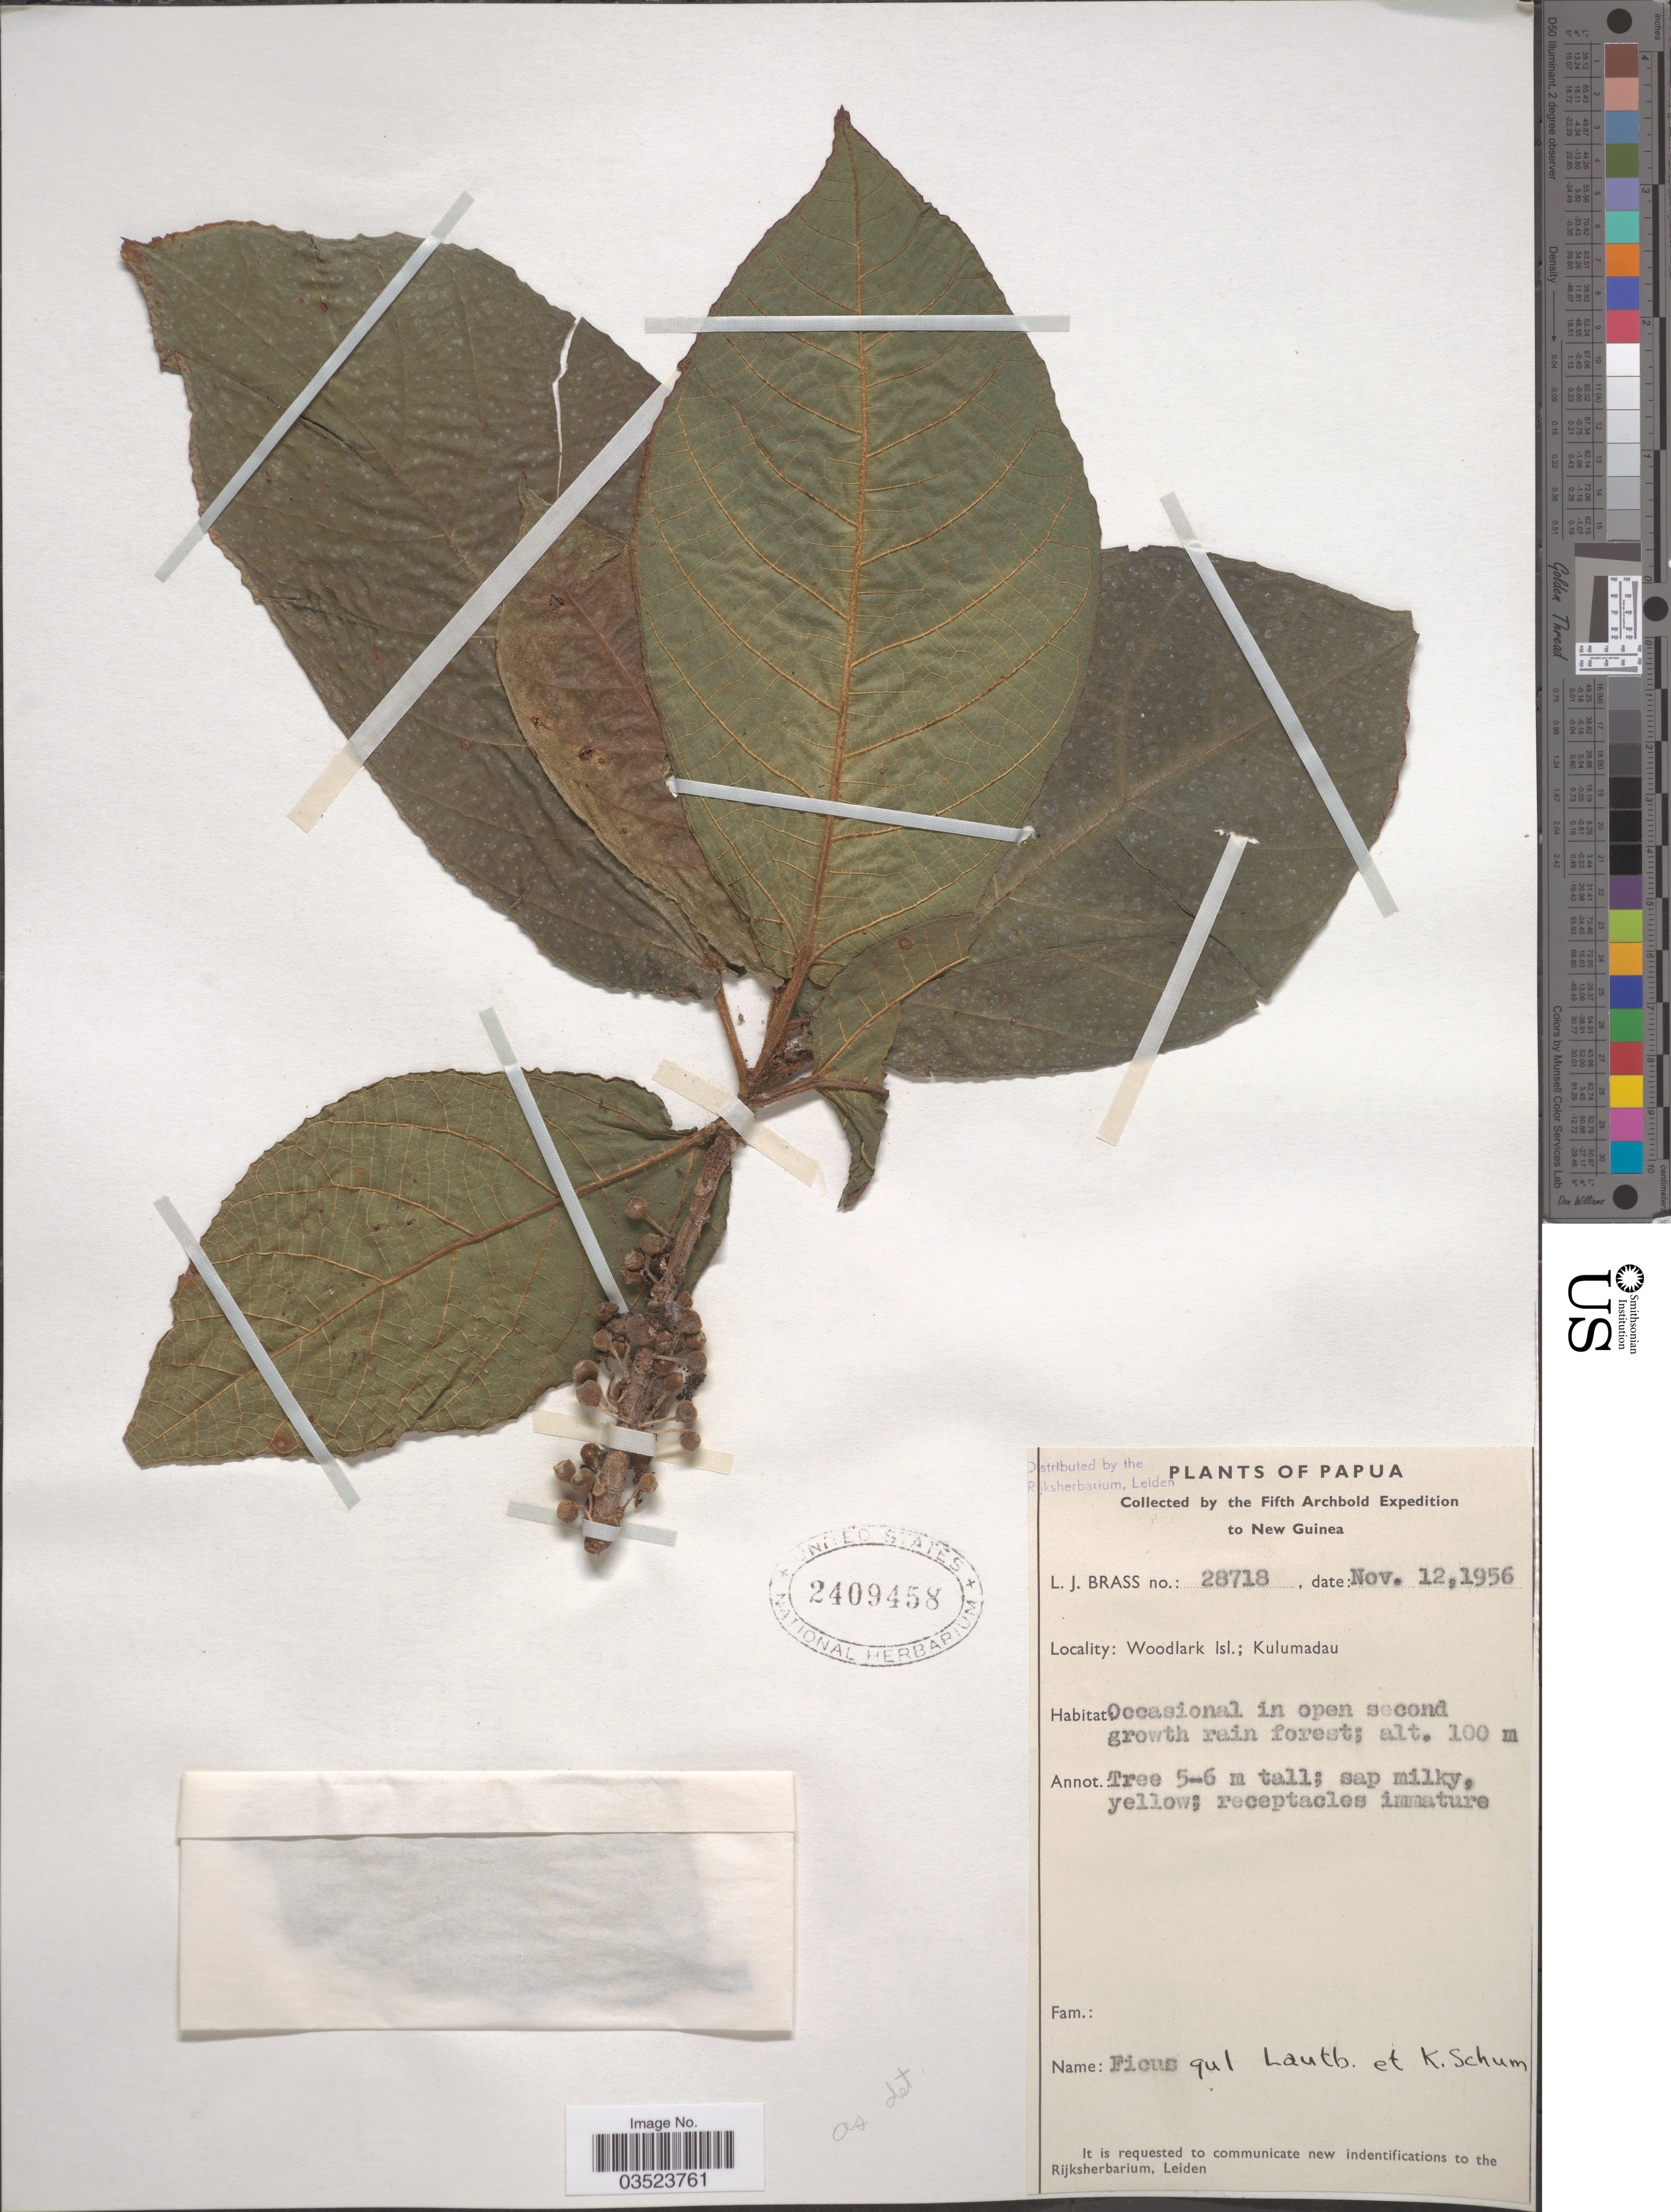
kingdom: Plantae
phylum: Tracheophyta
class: Magnoliopsida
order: Rosales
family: Moraceae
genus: Ficus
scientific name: Ficus gul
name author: Lauterb. & K. Schum.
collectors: L. J. Brass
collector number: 28718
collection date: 1956-11-12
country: Papua New Guinea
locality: New Guinea. Woodlark Isl.; Kulumadau.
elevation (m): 100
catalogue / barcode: US 2409458